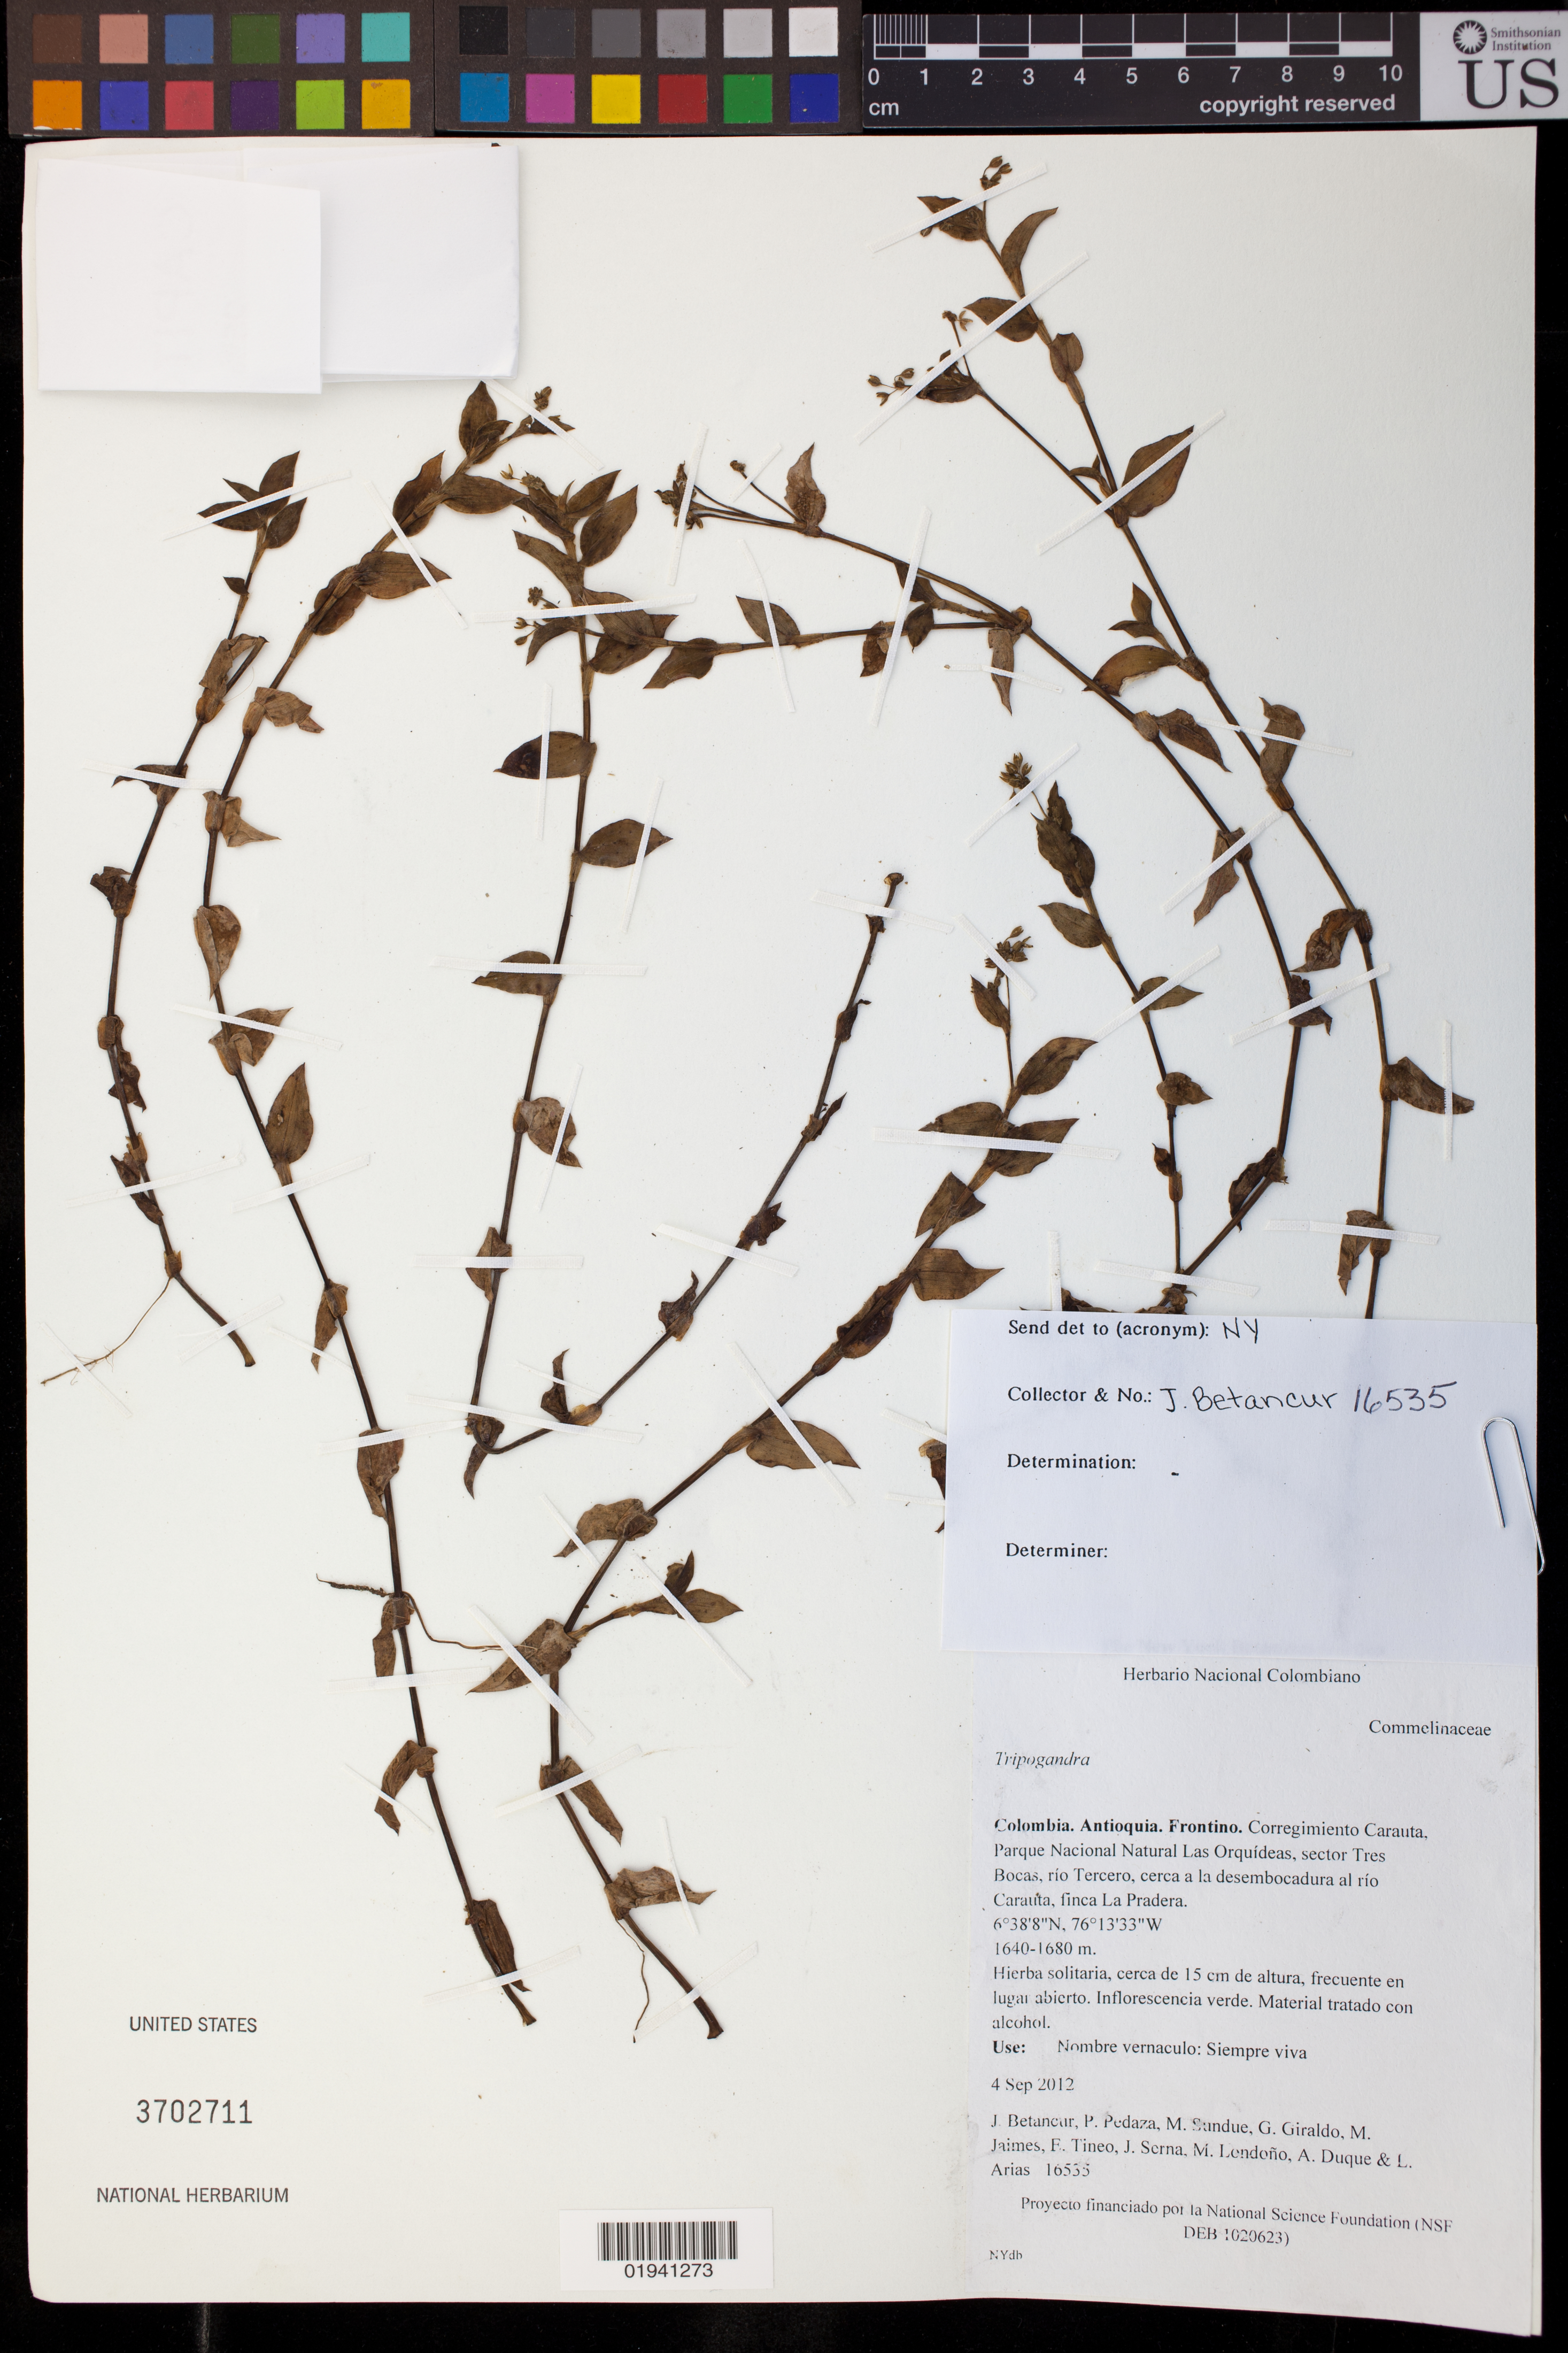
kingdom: Plantae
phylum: Tracheophyta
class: Liliopsida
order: Commelinales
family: Commelinaceae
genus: Tripogandra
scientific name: Tripogandra sp.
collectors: J. Betancur, P. Pedaza, M. Sundue, G. Giraldo & et al.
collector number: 16535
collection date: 2012-09-04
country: Colombia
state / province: Antioquia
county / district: Frontino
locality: Corregimiento Carauta, Parque Nacional Natural Las Orquídeas, sector Tres Bocas, rio Tercero, cerca a la desembocadura al rio Carauta, finca La Pradera.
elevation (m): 1640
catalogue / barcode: US 3702711